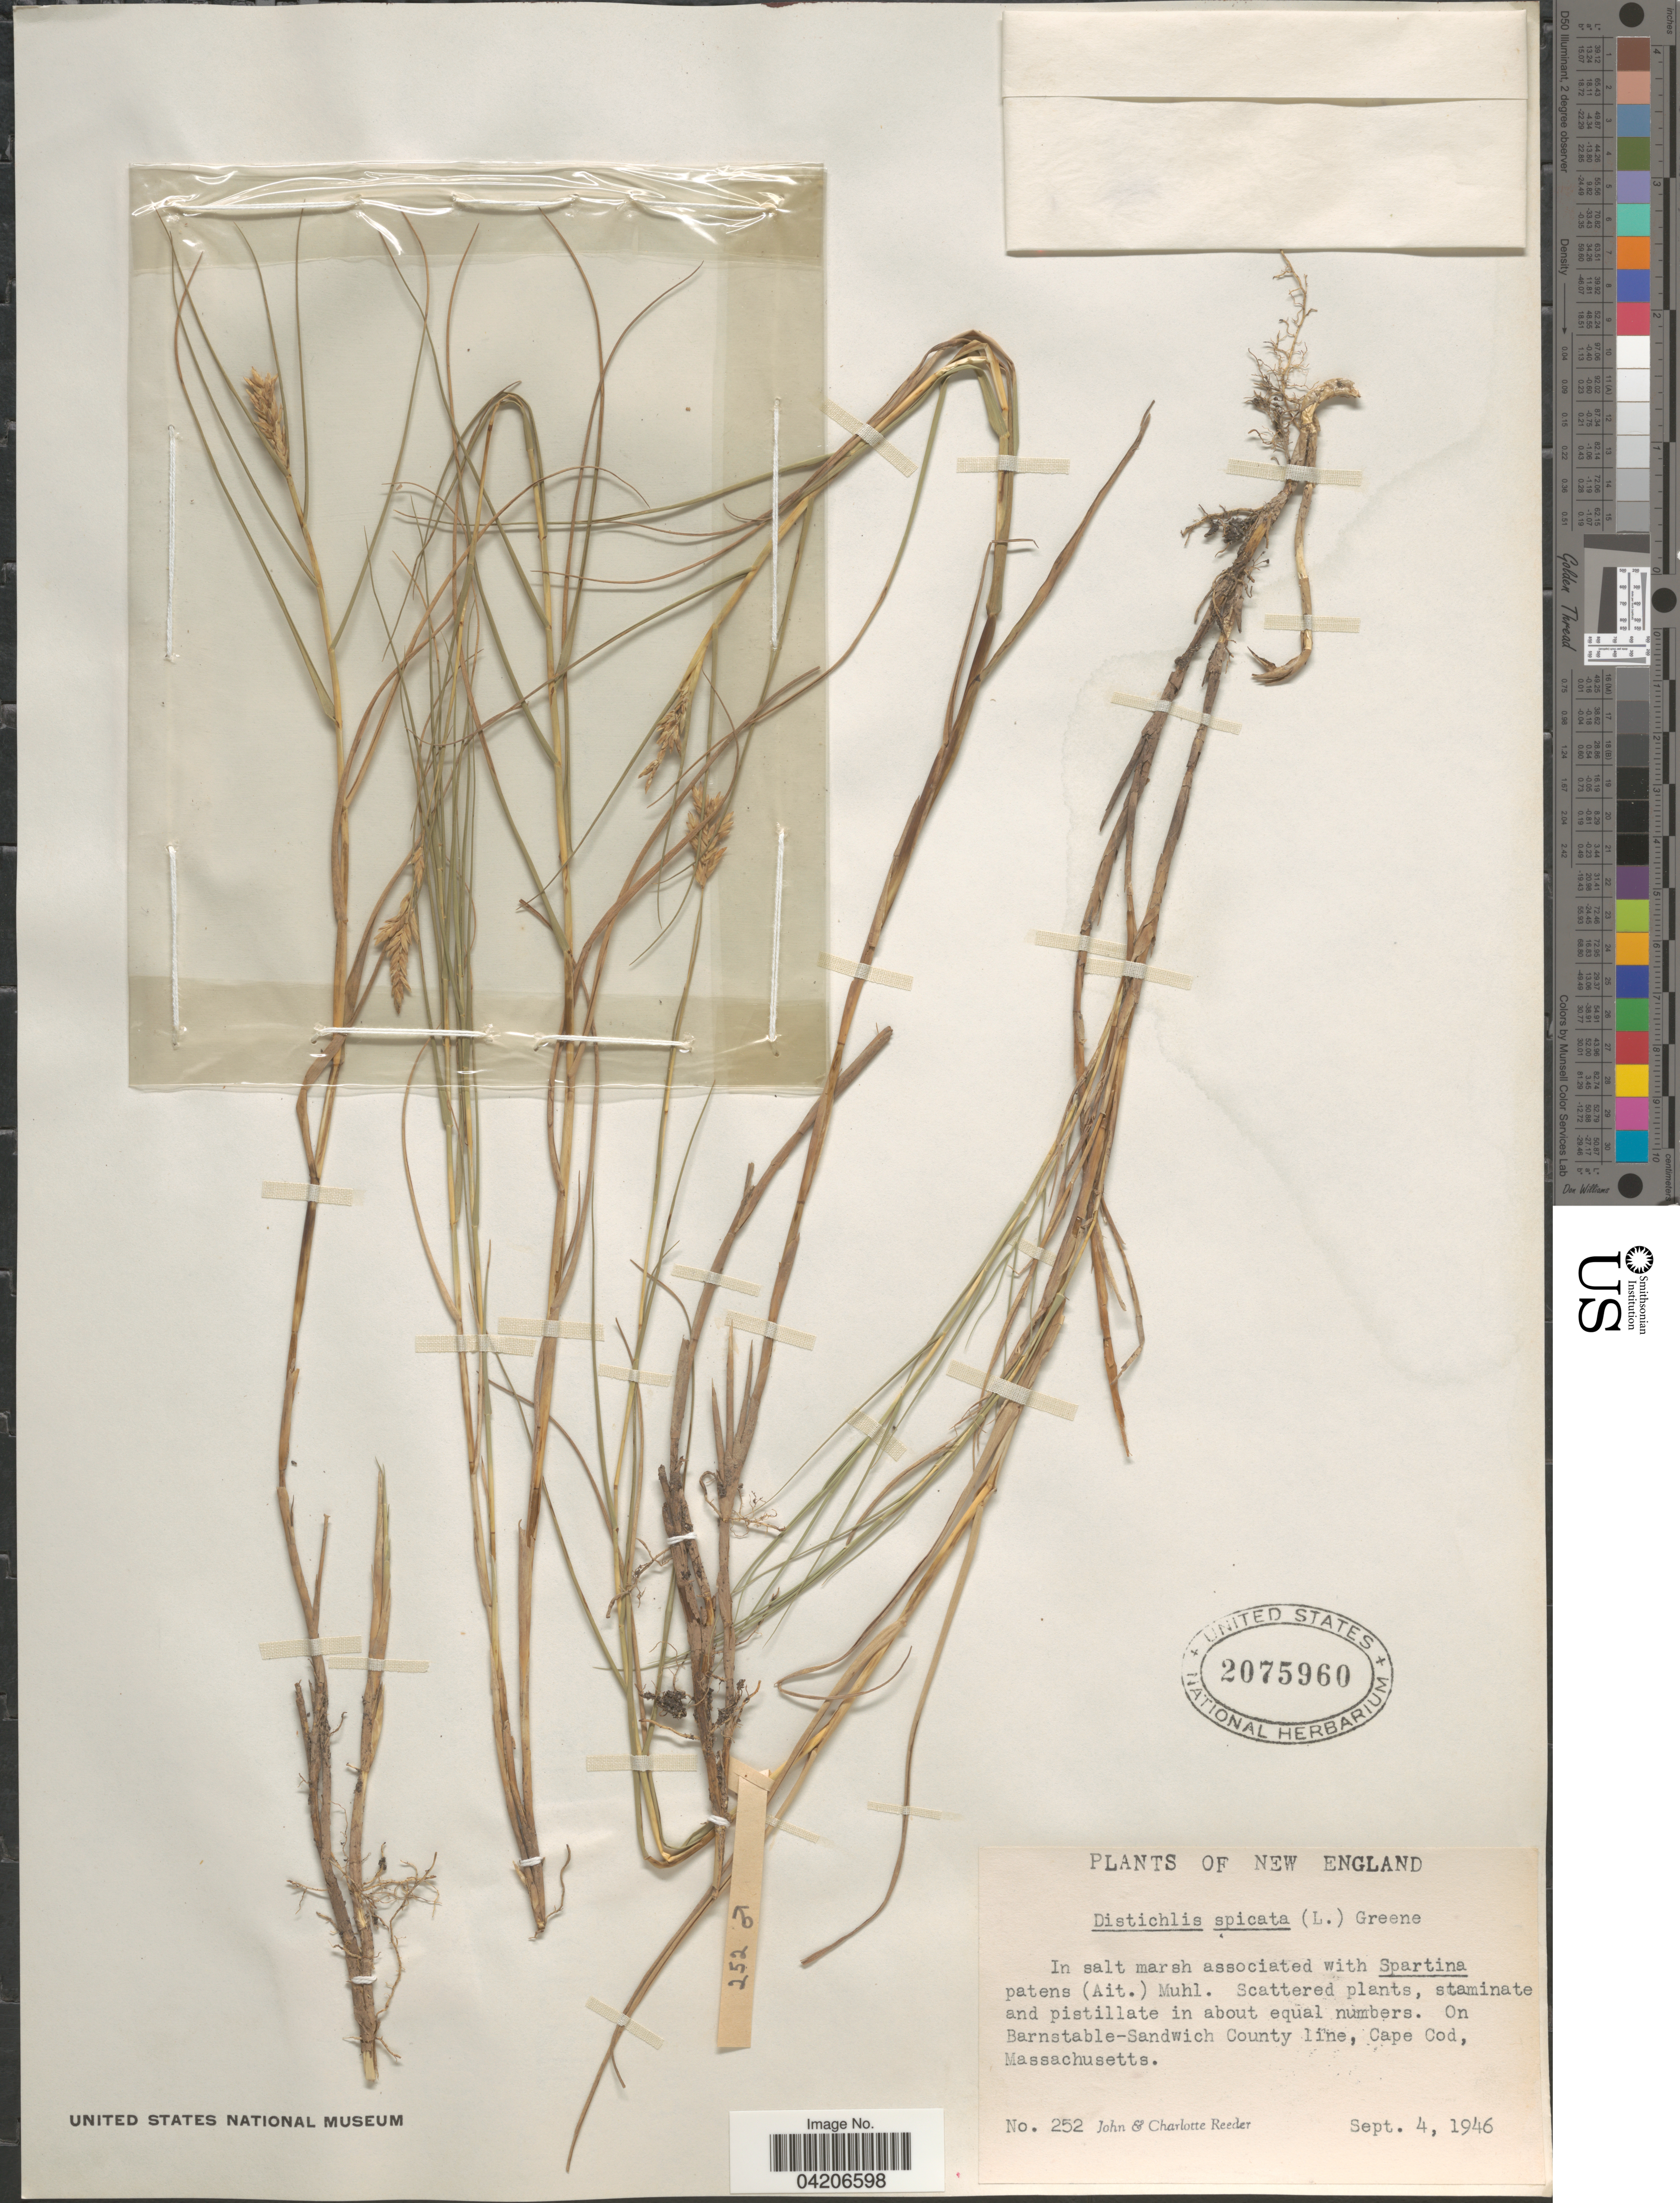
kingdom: Plantae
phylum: Tracheophyta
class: Liliopsida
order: Poales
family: Poaceae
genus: Distichlis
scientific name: Distichlis spicata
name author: (L.) Greene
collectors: J. R. Reeder & C. G. Reeder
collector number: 252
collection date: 1946-09-04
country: United States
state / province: Massachusetts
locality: New England. In salt marsh. On Barnstable-Sandwich County line, Cape Cod.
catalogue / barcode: US 2075960